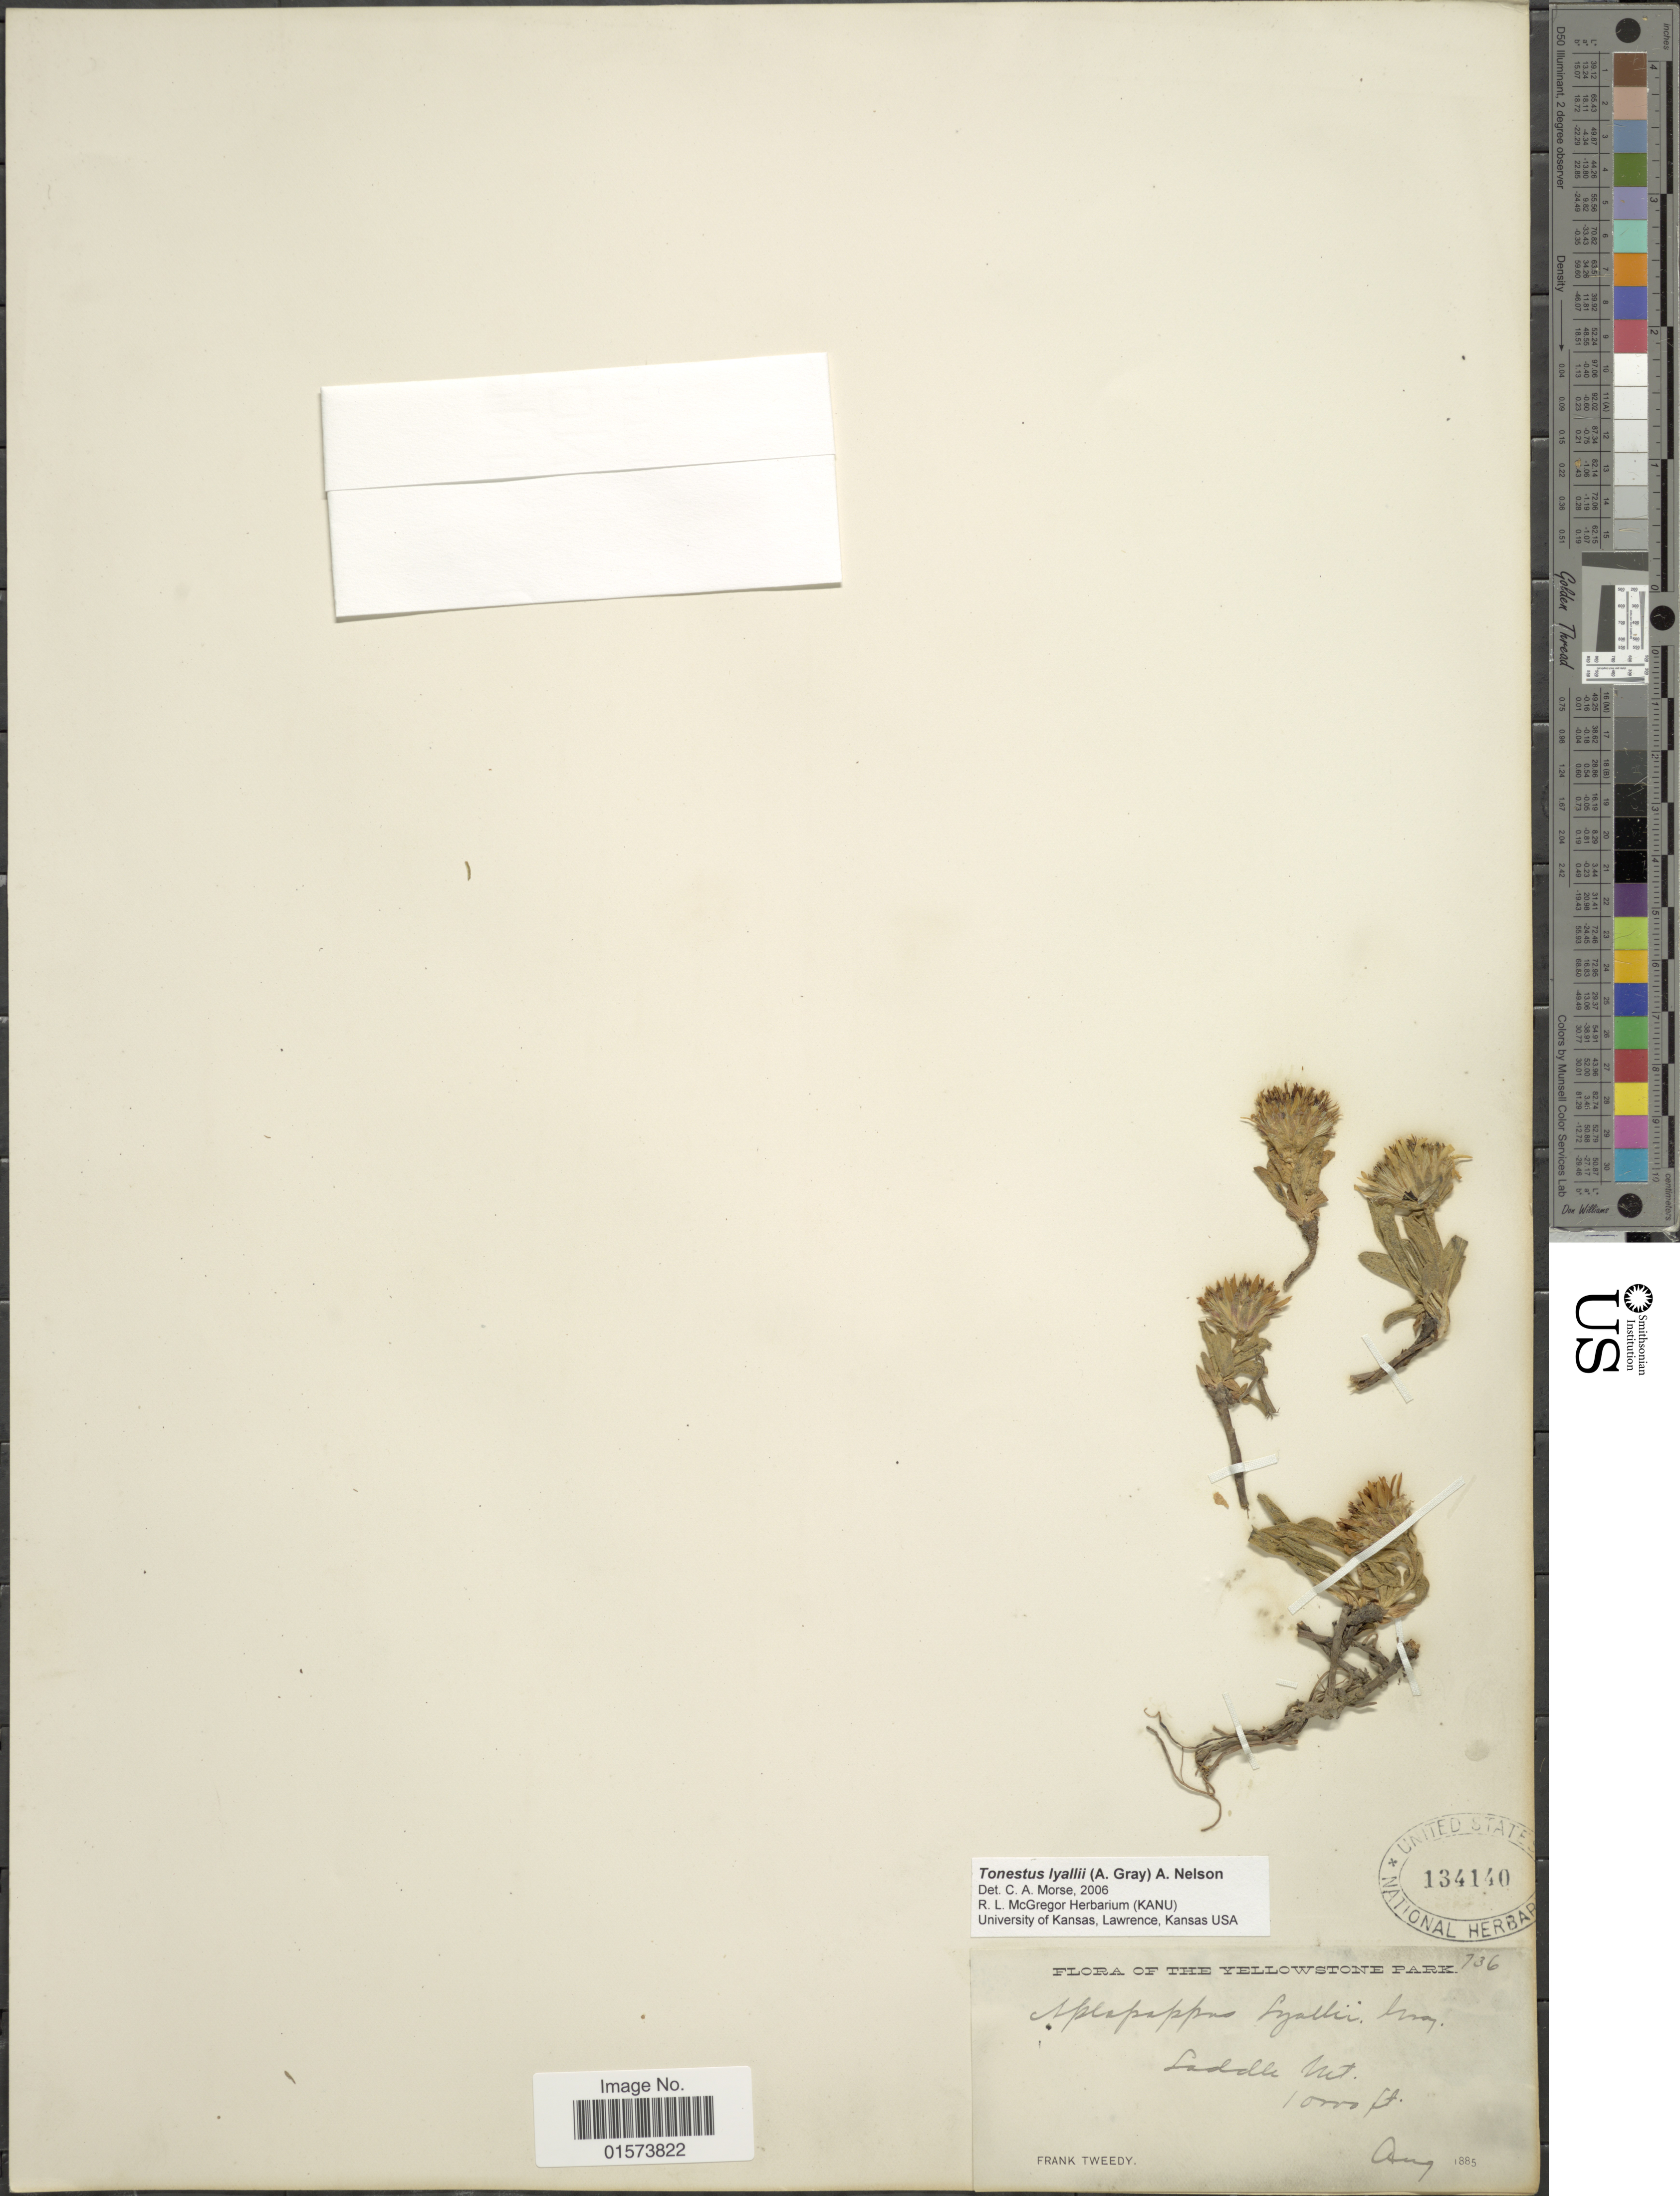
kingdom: Plantae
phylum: Tracheophyta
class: Magnoliopsida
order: Asterales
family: Asteraceae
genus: Tonestus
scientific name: Tonestus lyallii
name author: (A. Gray) A. Nelson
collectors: F. Tweedy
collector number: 736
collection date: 1885-08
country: United States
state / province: Wyoming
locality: Yellowstone Park, Saddle Mt.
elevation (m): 305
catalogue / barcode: US 134140